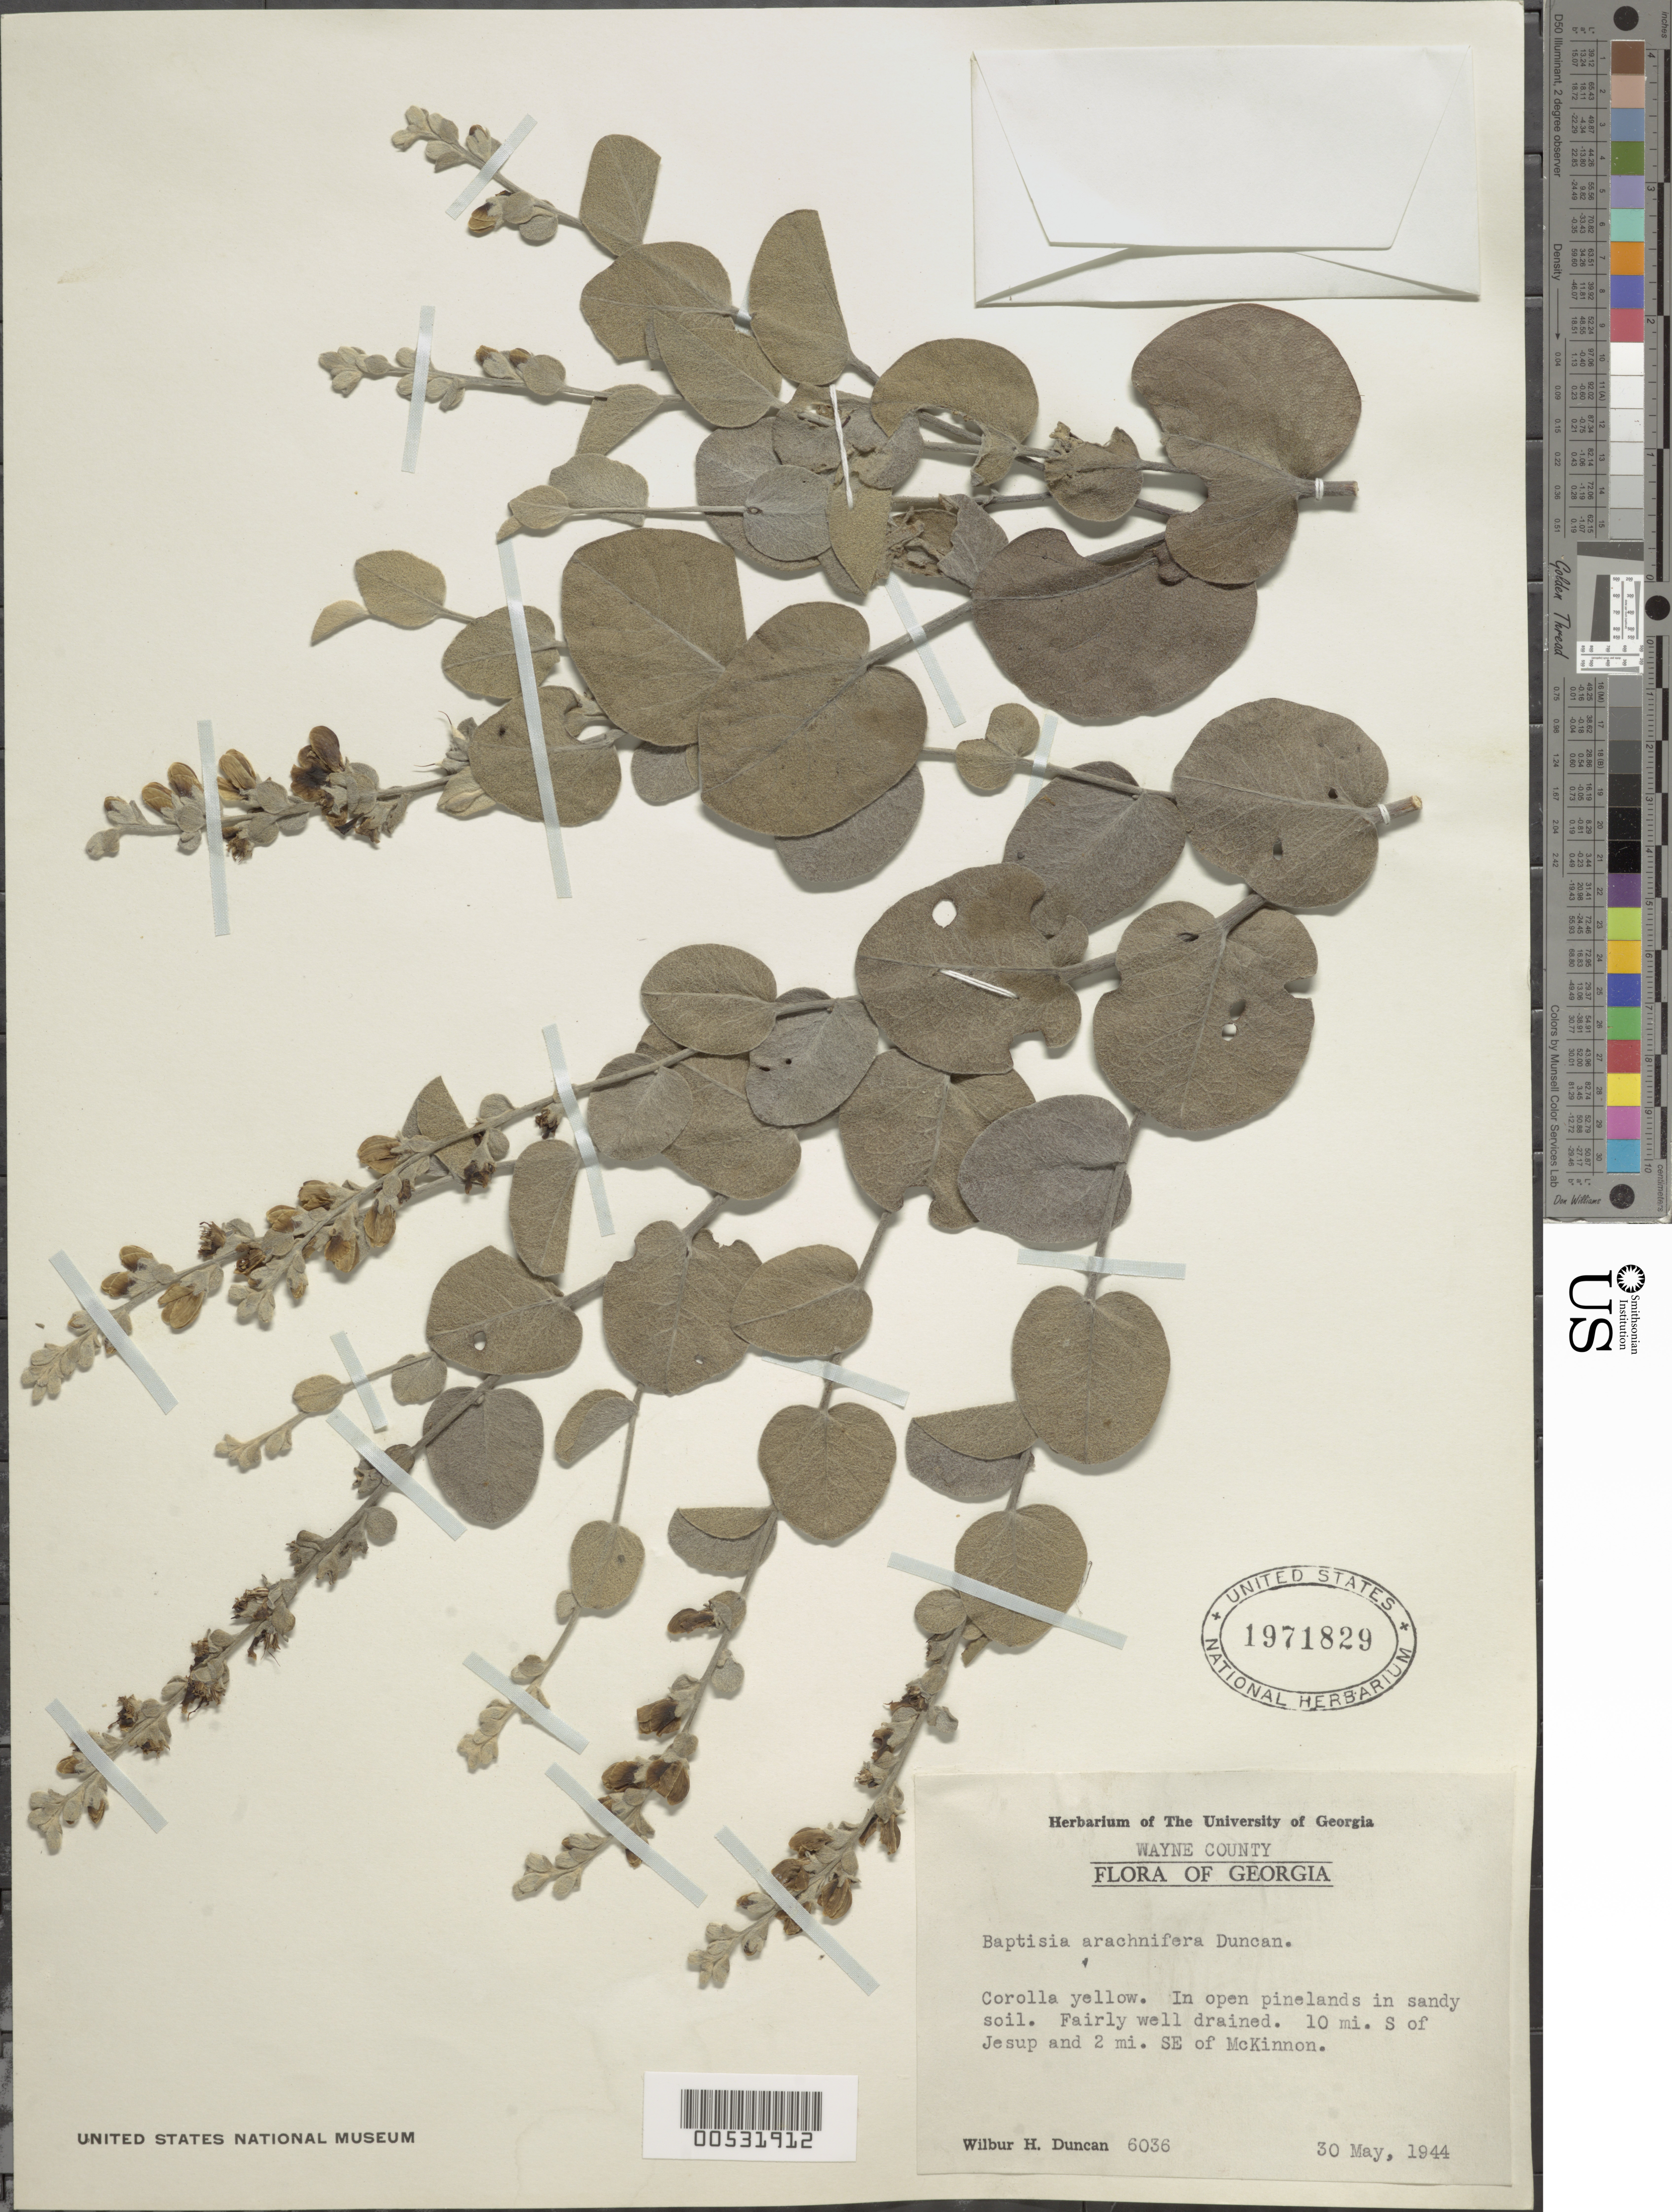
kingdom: Plantae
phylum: Tracheophyta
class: Magnoliopsida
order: Fabales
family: Fabaceae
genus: Baptisia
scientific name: Baptisia arachnifera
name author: W.H. Duncan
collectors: W. H. Duncan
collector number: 6036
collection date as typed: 30 May 1944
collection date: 1944-05-30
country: United States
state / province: Georgia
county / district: Wayne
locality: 10 mi. south of Jesup and 2 mi. southeast of McKinnon.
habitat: In open pinelands in sandy soil. Fairly well drained.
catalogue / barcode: US 1971829